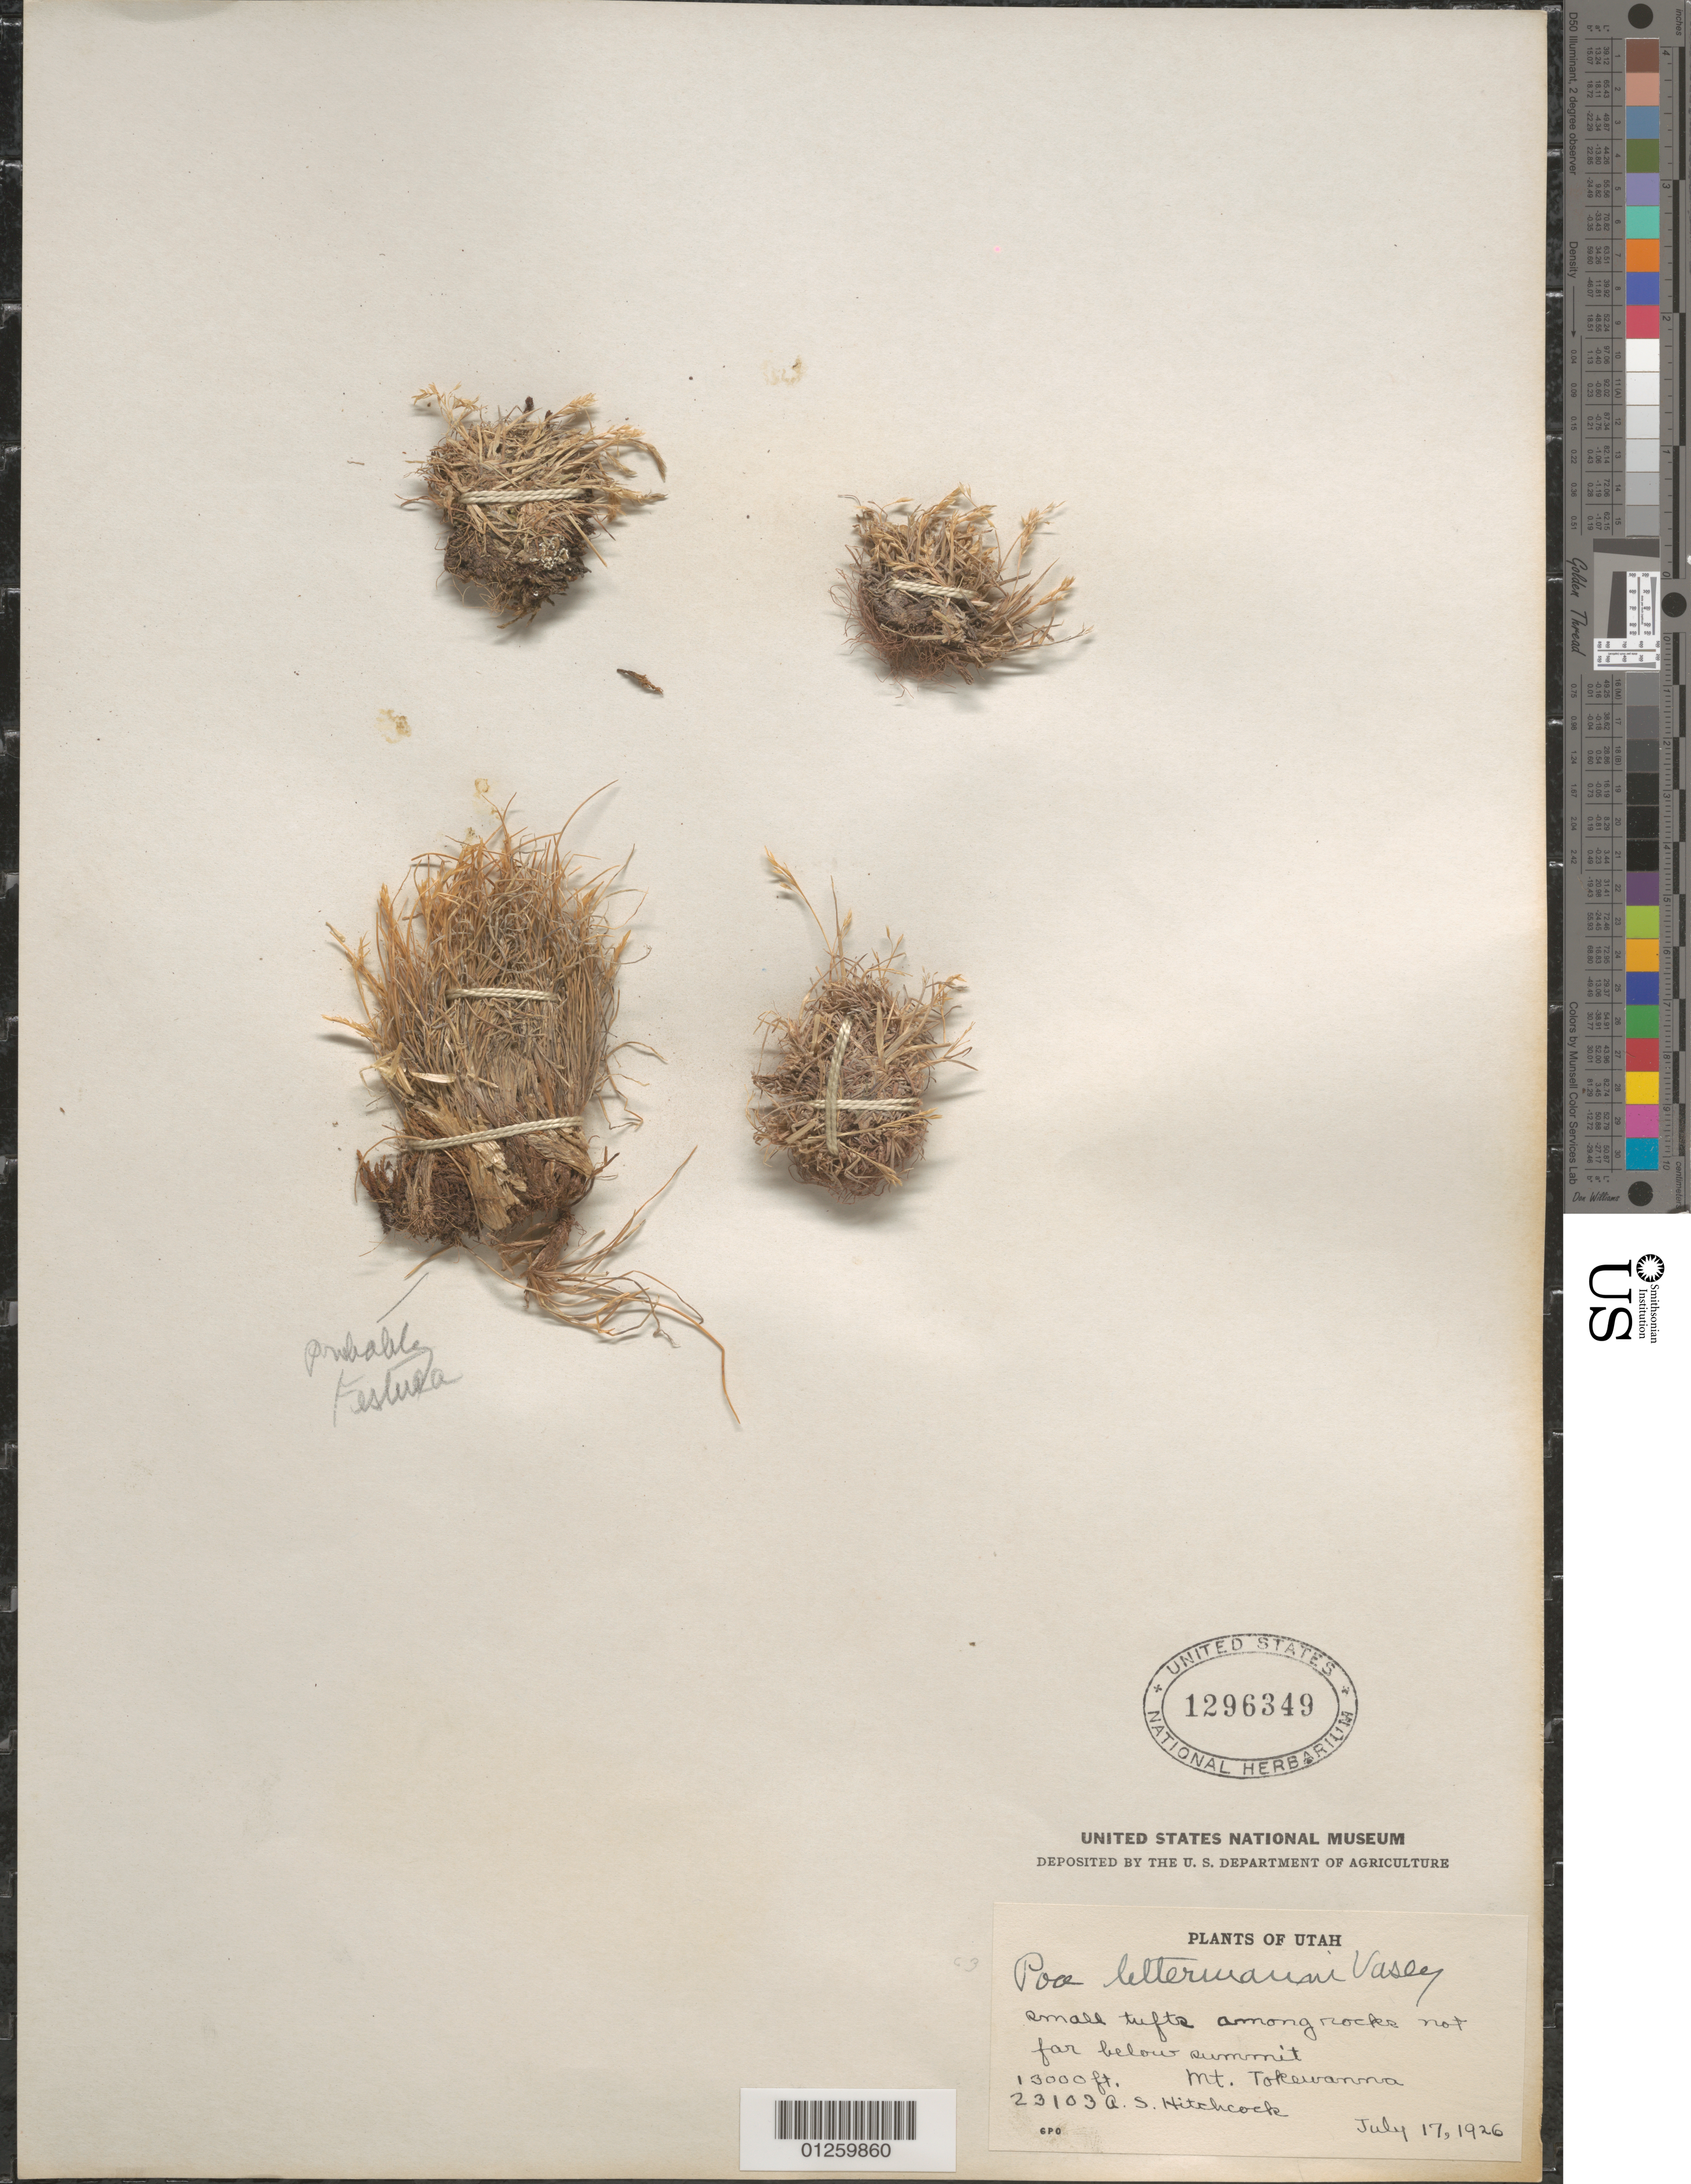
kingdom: Plantae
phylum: Tracheophyta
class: Liliopsida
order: Poales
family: Poaceae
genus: Poa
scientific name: Poa lettermanii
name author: Vasey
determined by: Soreng, Robert J., Research Associate (BOT), Smithsonian Institution - National Museum of Natural History (UNITED STATES)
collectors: A. S. Hitchcock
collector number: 23103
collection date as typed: July 17, 1926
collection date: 1926-07-17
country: United States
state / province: Utah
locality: Mt. Tokewanna.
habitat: small tufts among rocks not far below summit.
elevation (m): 3962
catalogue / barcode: US 1296349